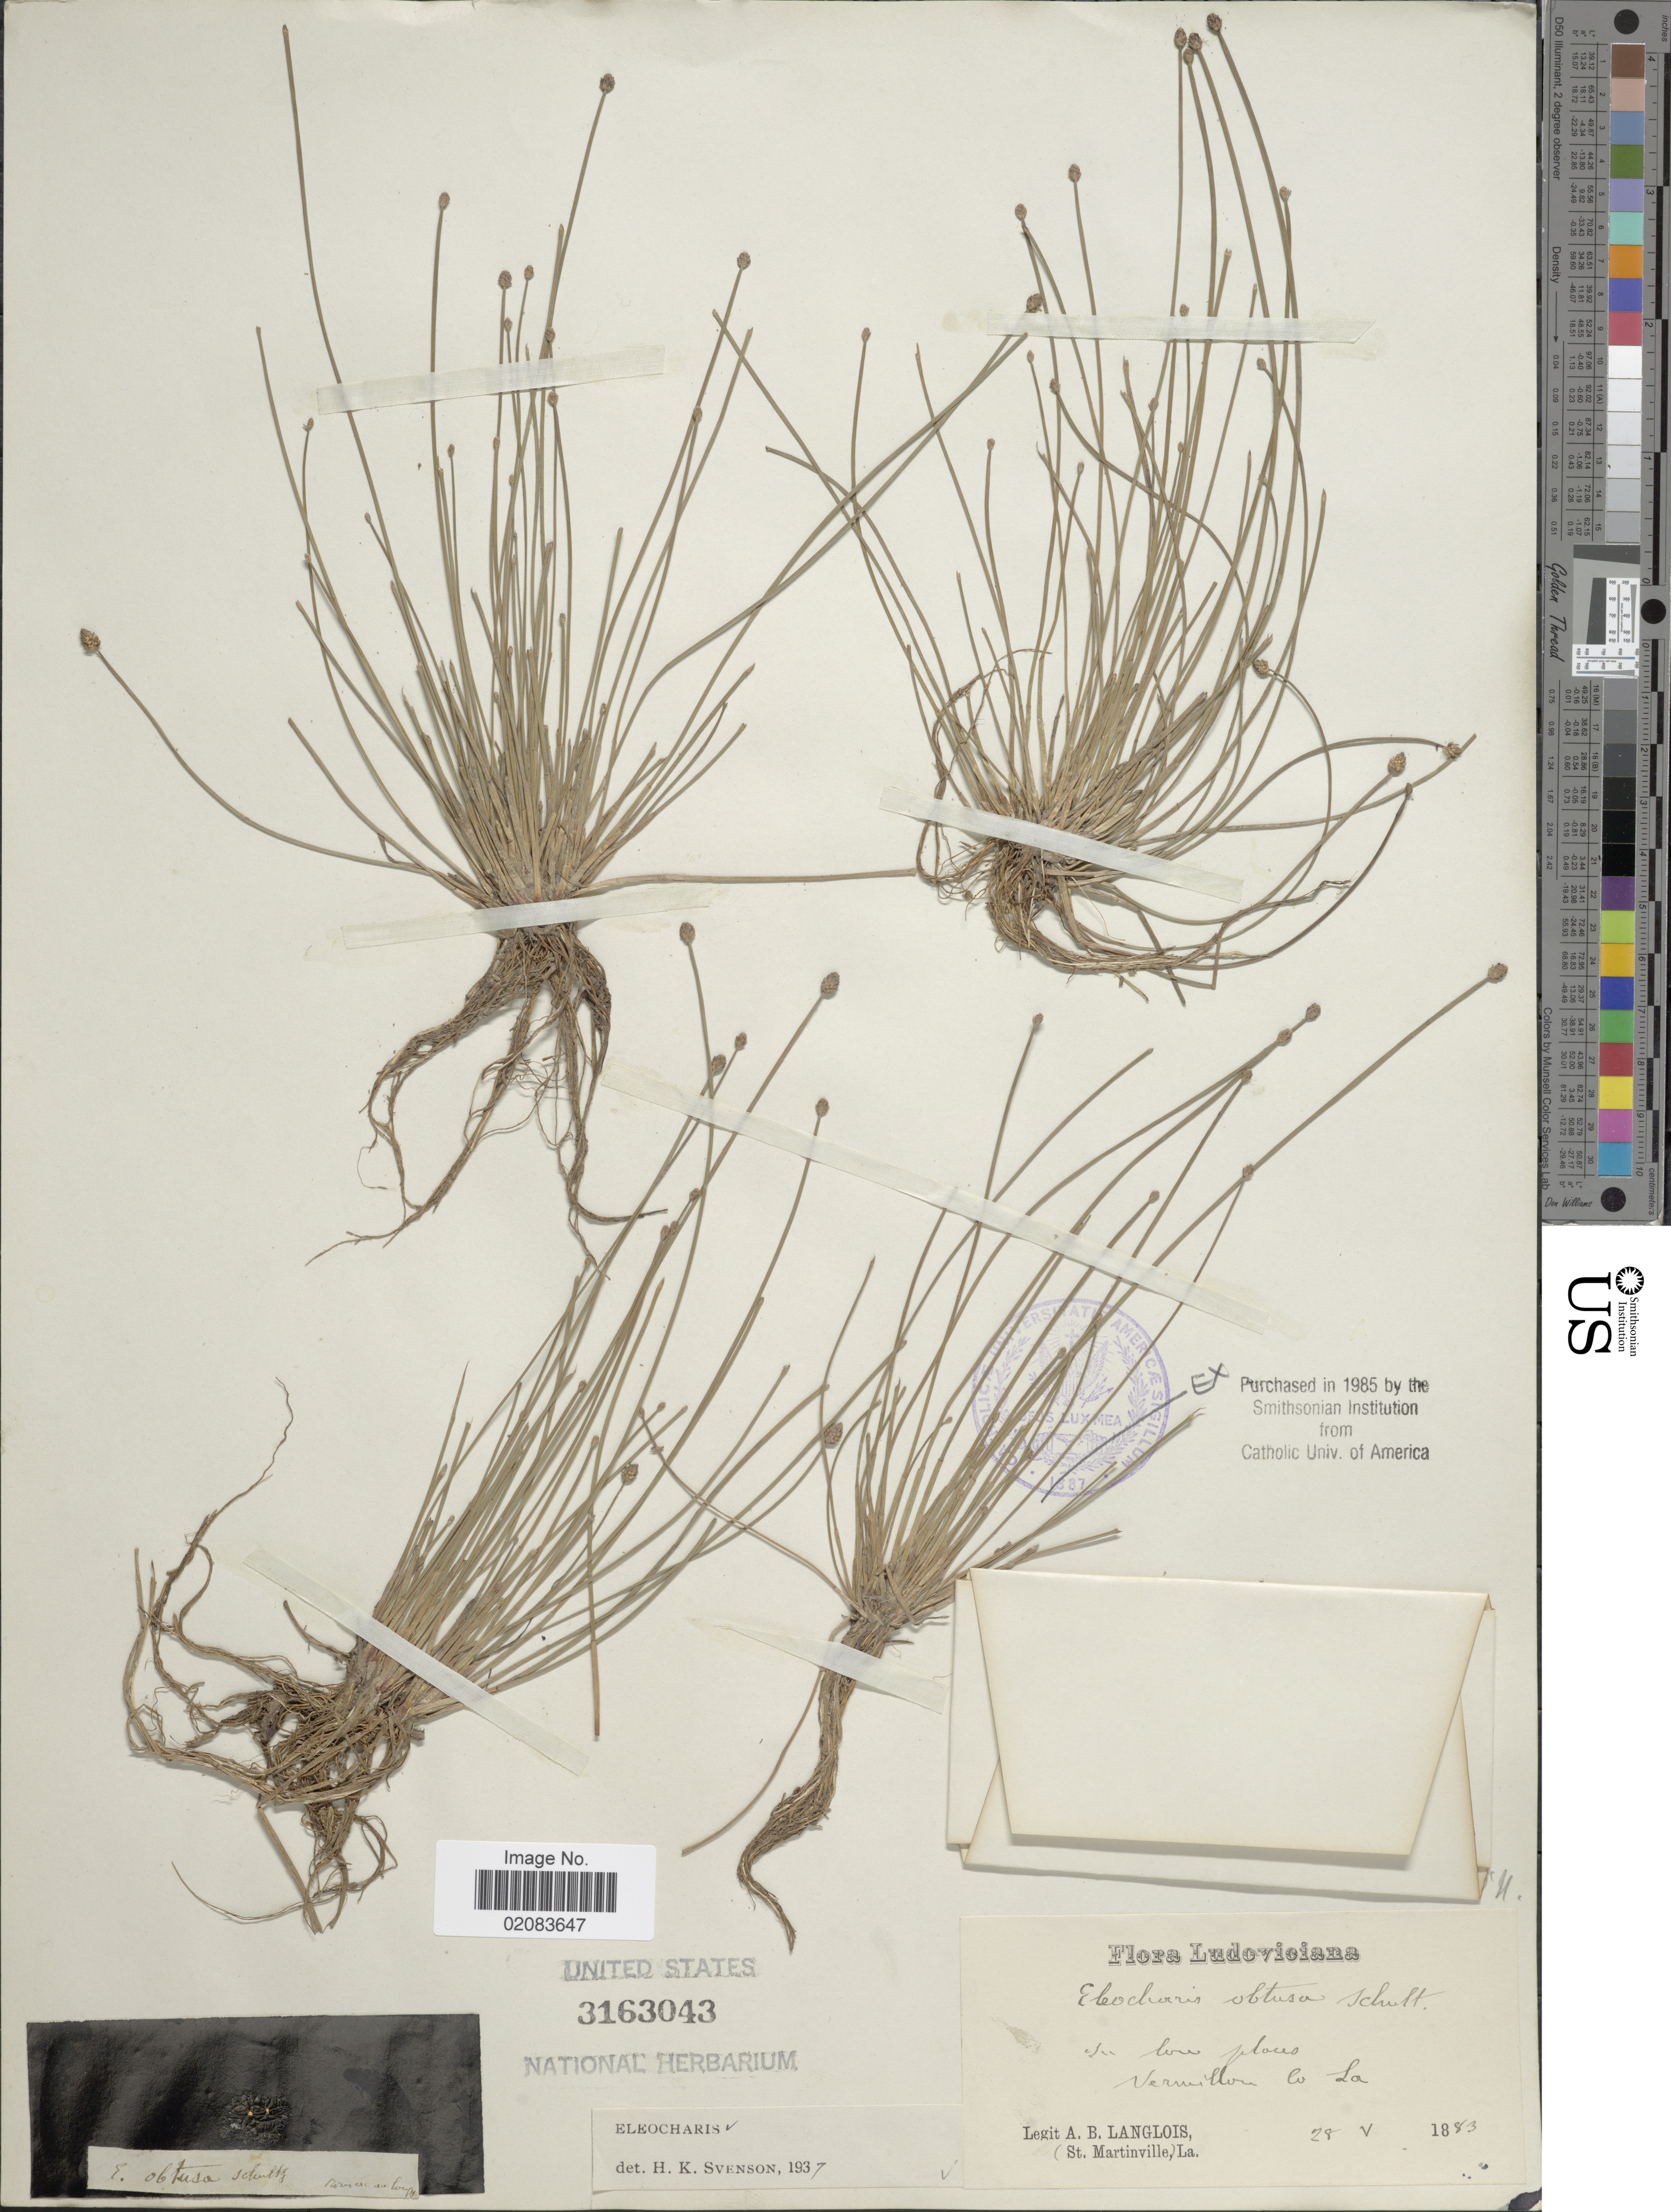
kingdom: Plantae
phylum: Tracheophyta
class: Liliopsida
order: Poales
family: Cyperaceae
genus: Eleocharis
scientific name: Eleocharis obtusa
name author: (Willd.) Schult.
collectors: A. Langlois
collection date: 1883-05-28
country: United States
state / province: Louisiana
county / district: Vermilion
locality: In low places, Vermilion Co.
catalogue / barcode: US 3163043